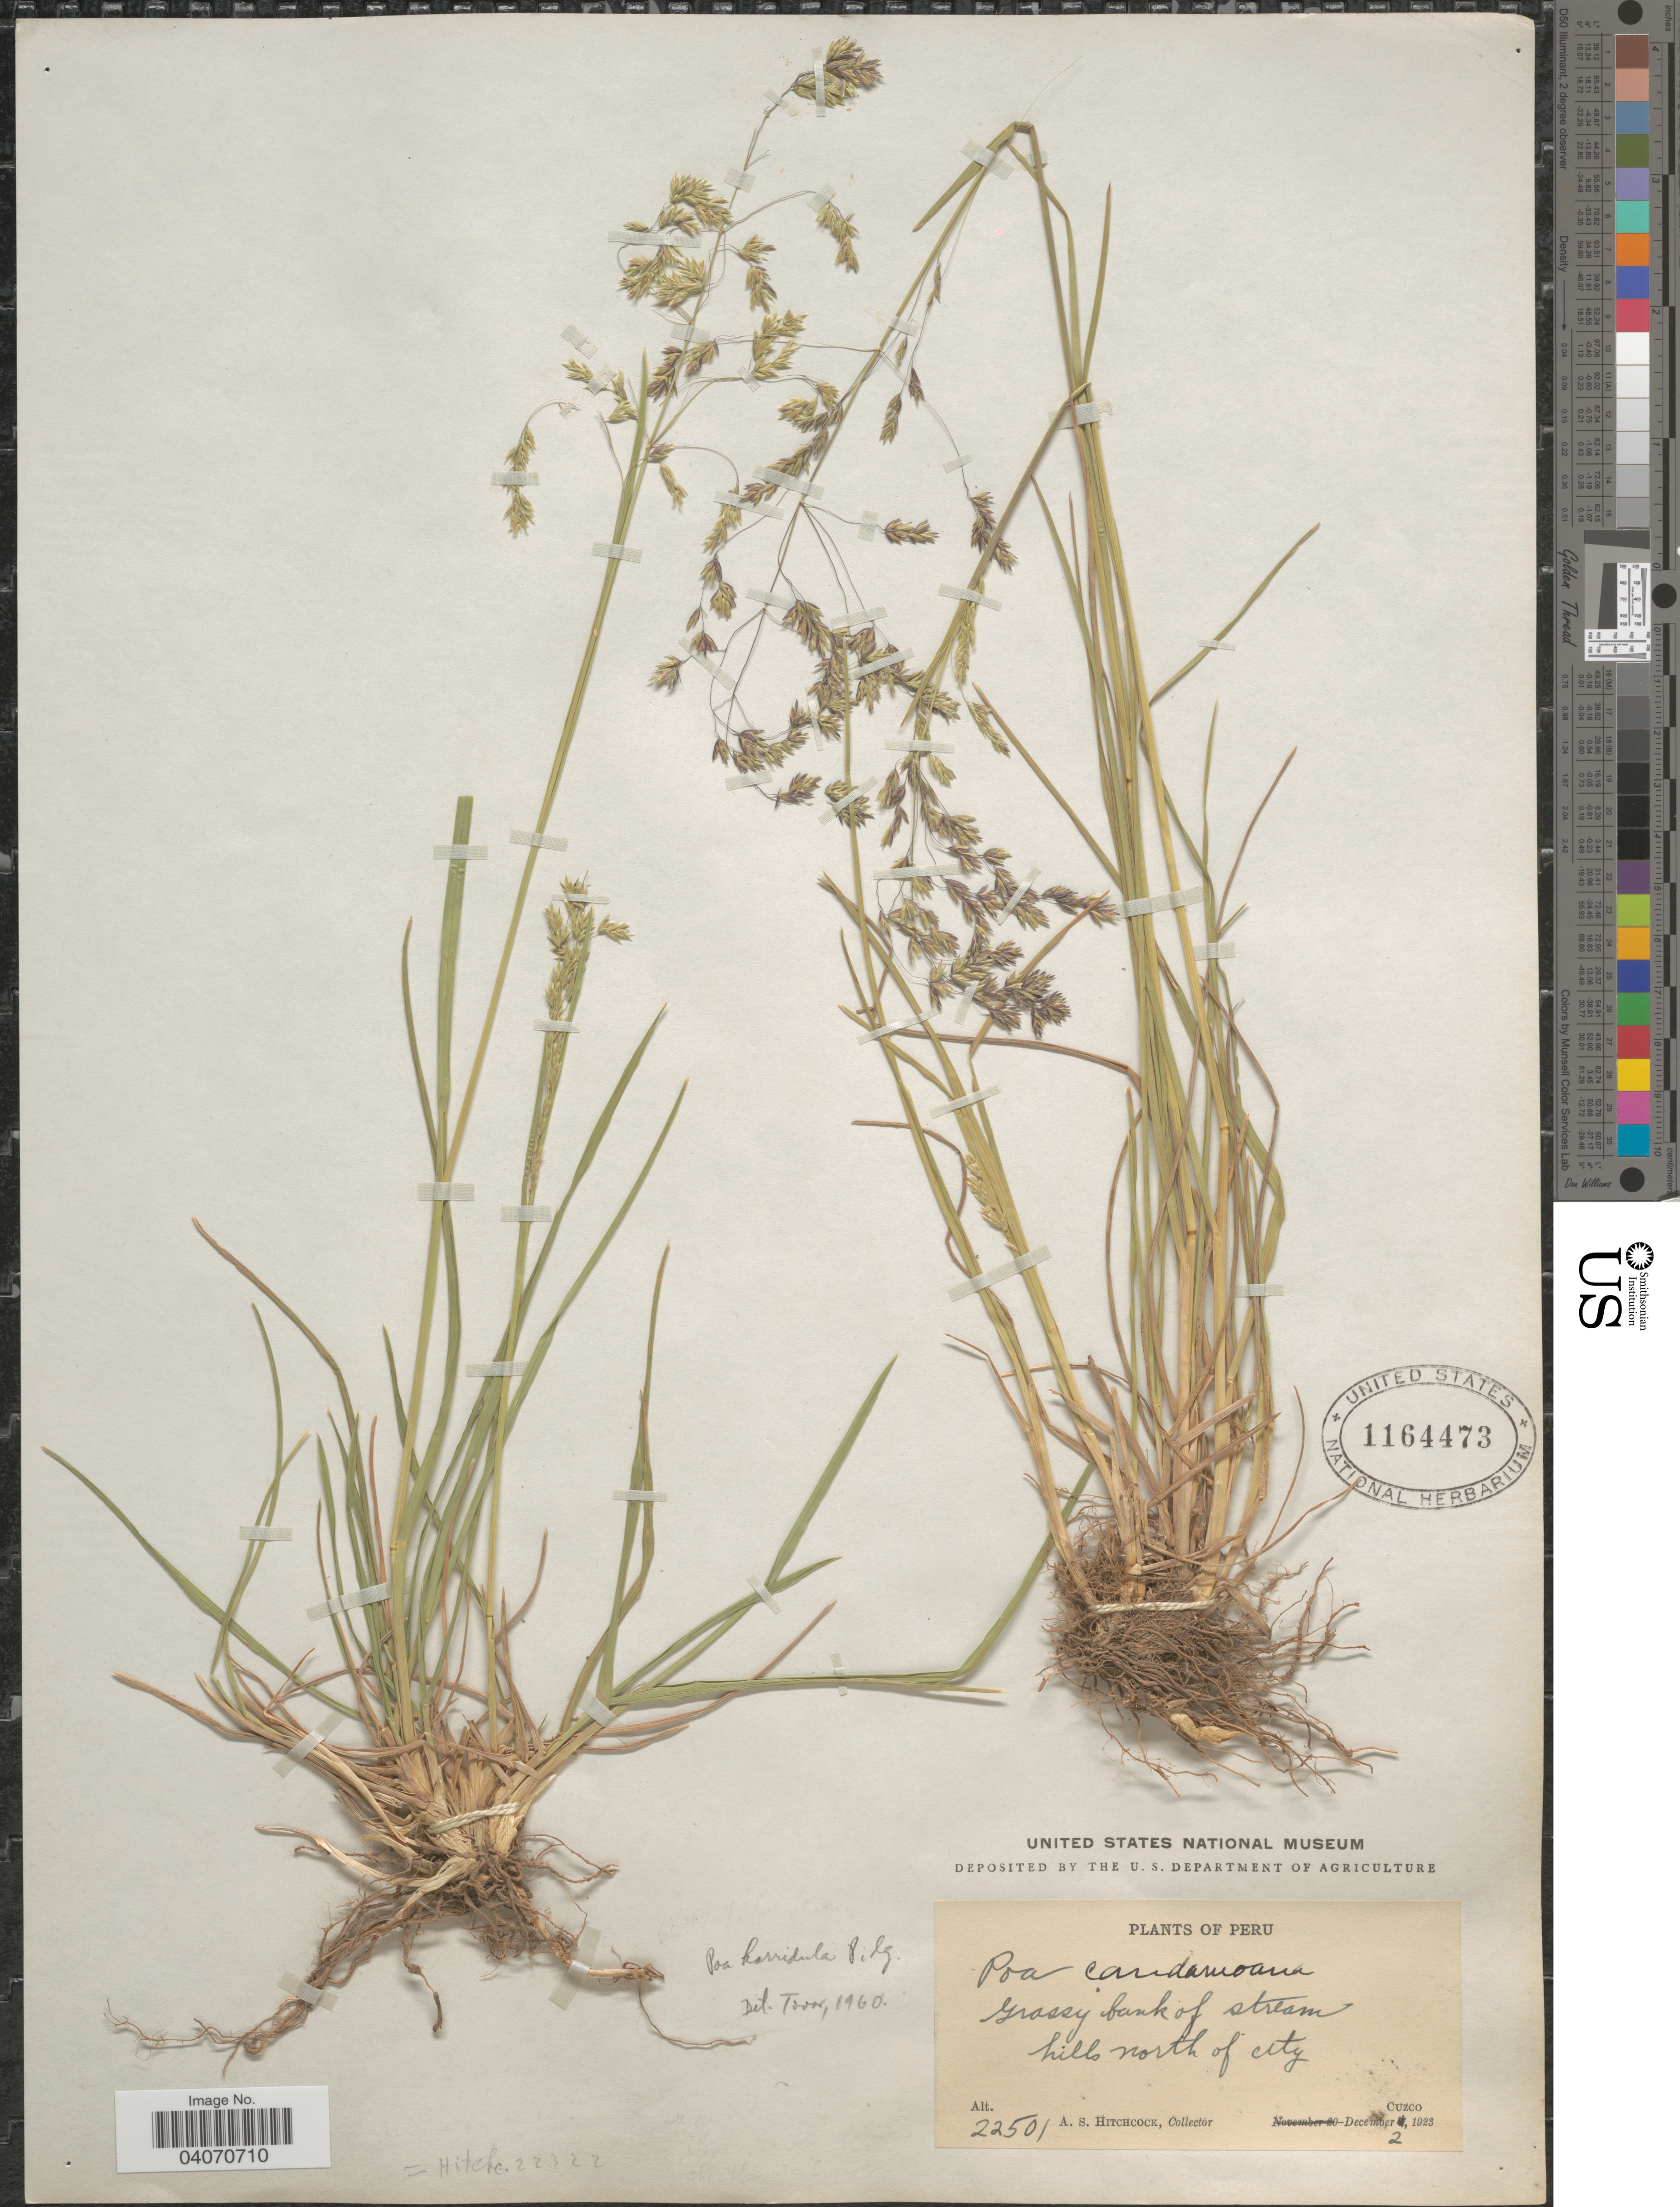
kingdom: Plantae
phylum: Tracheophyta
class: Liliopsida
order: Poales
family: Poaceae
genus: Poa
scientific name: Poa horridula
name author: Pilg.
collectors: A. S. Hitchcock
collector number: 22501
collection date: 1923-12-02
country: Peru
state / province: Cusco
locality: Grassy bank of stream, hills north of city. Cuzco.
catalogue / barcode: US 1164473